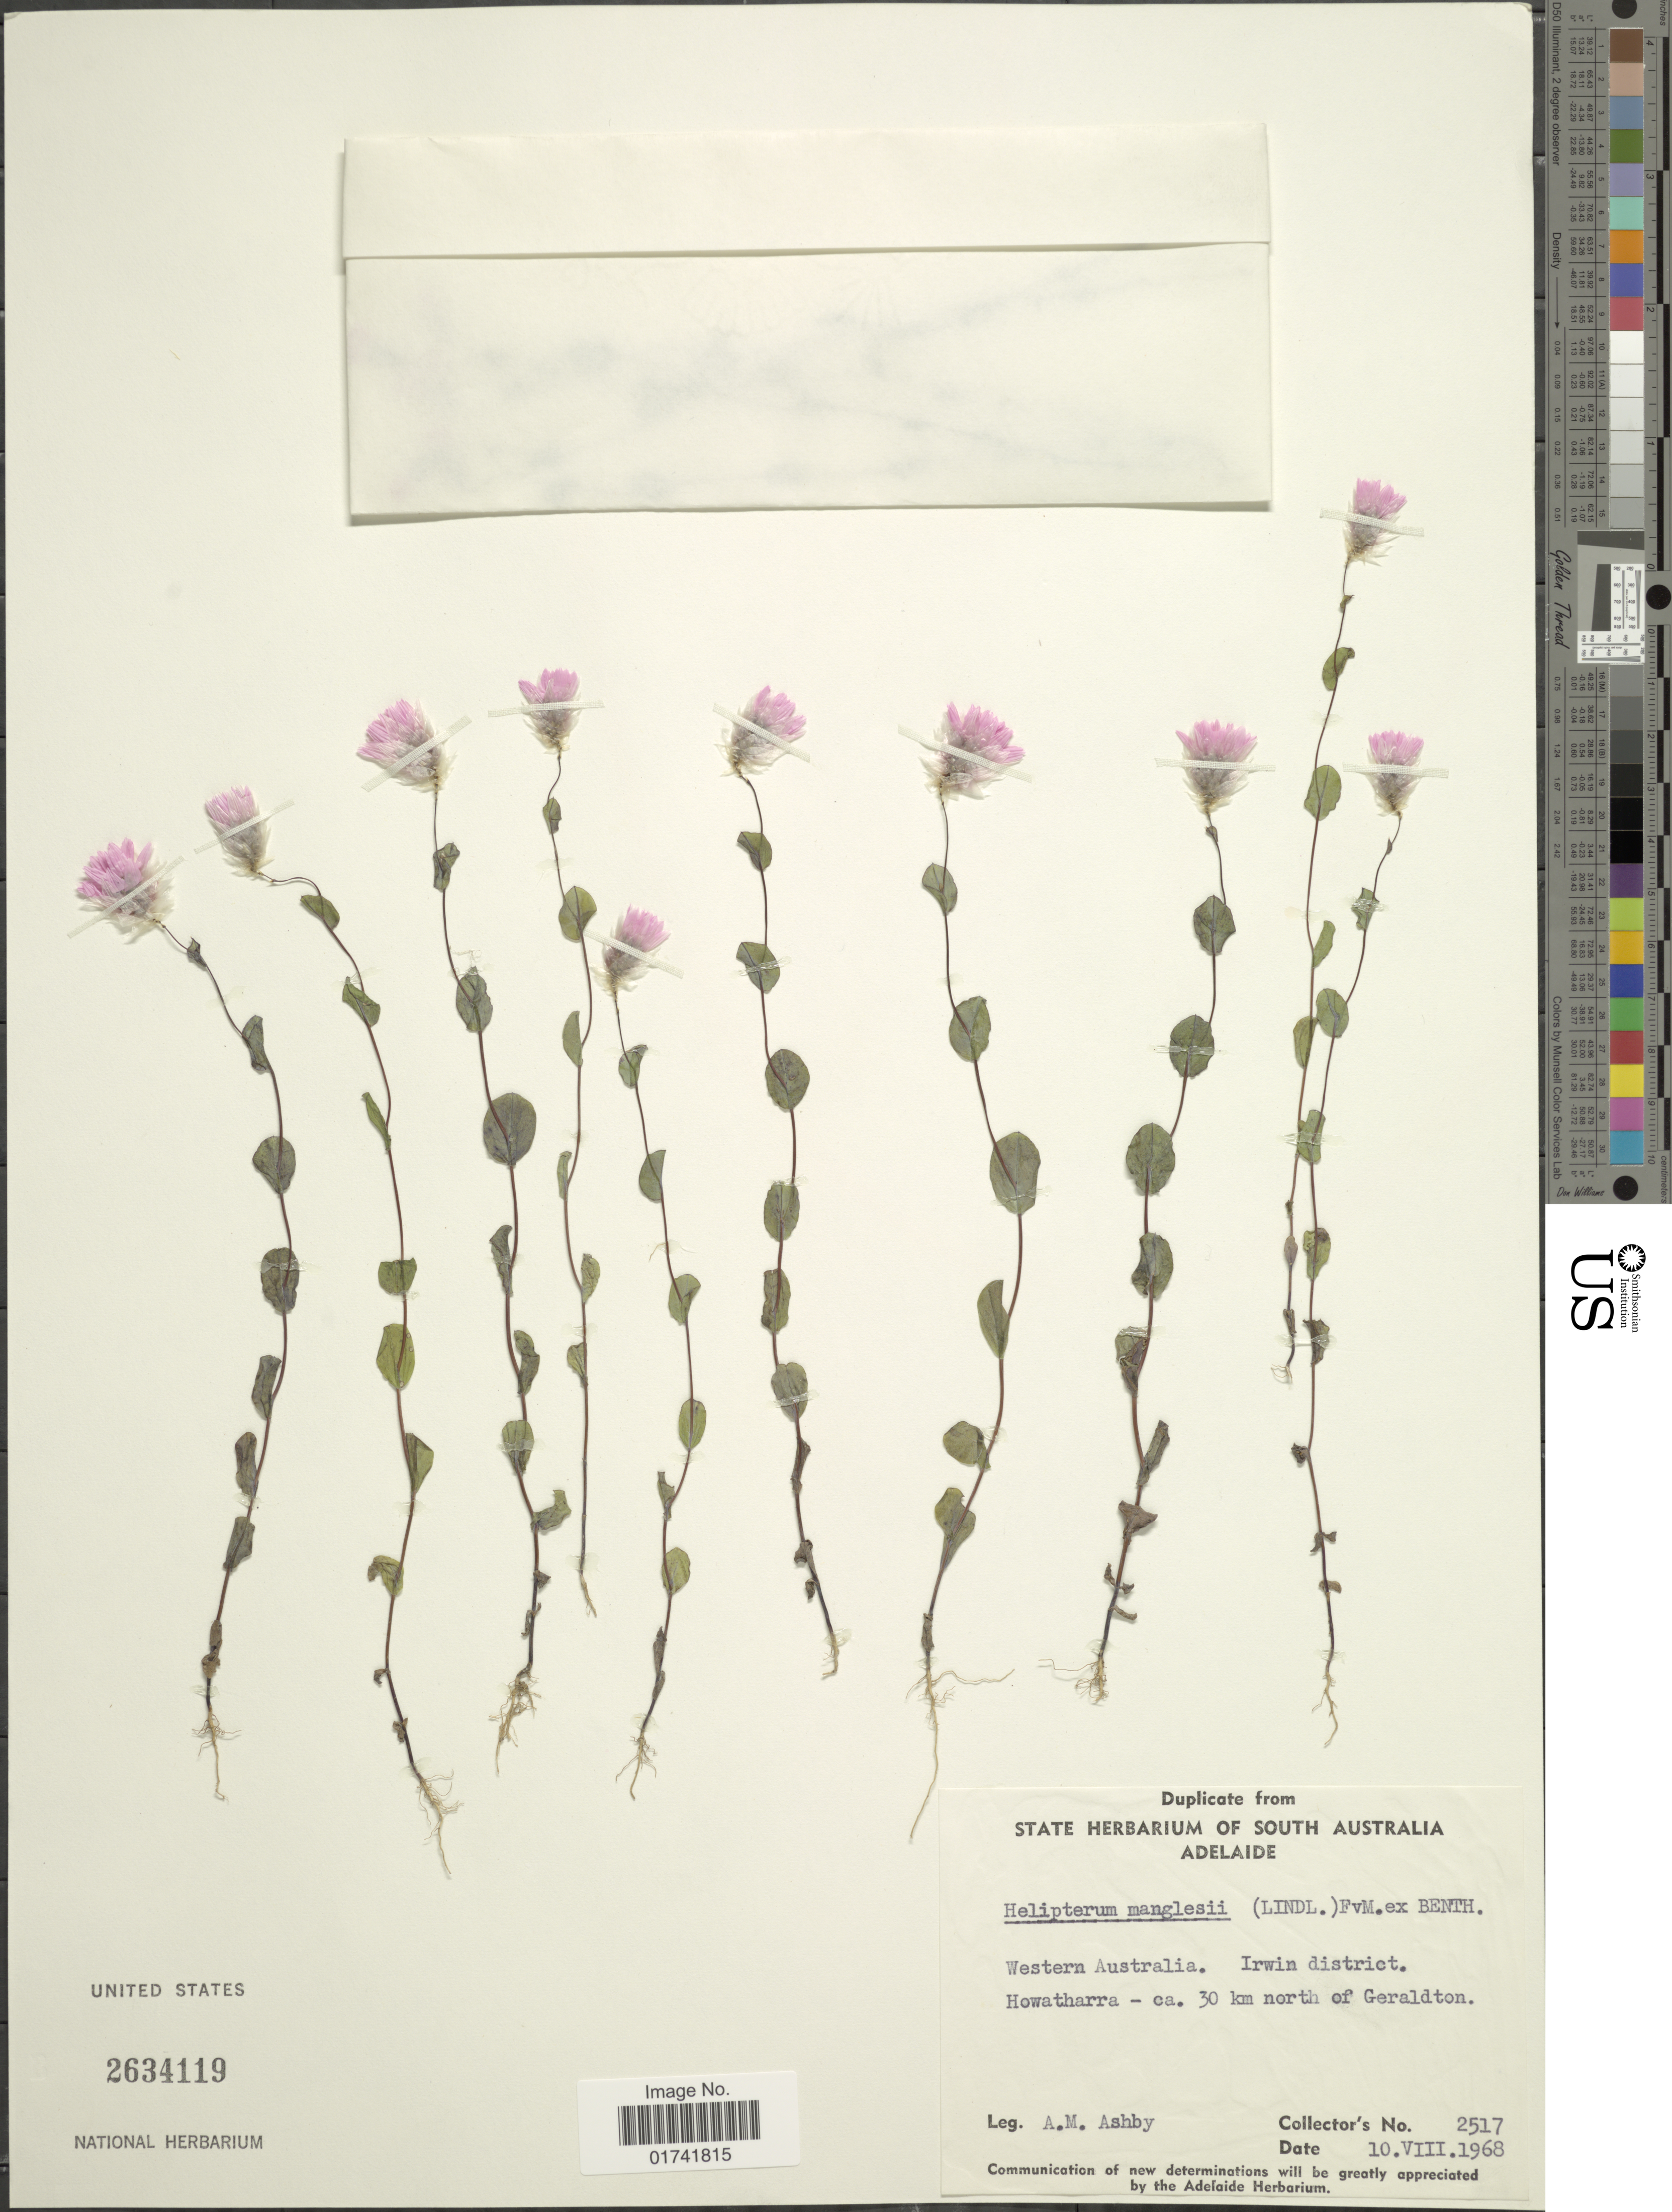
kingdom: Plantae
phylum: Tracheophyta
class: Magnoliopsida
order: Asterales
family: Asteraceae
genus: Rhodanthe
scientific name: Rhodanthe manglesii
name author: Lindl.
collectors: A. Ashby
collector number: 2517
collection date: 1968-08-10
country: Australia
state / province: Western Australia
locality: Irwin District, Howatharra-ca. 30 km north of Geraldton.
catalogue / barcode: US 2634119